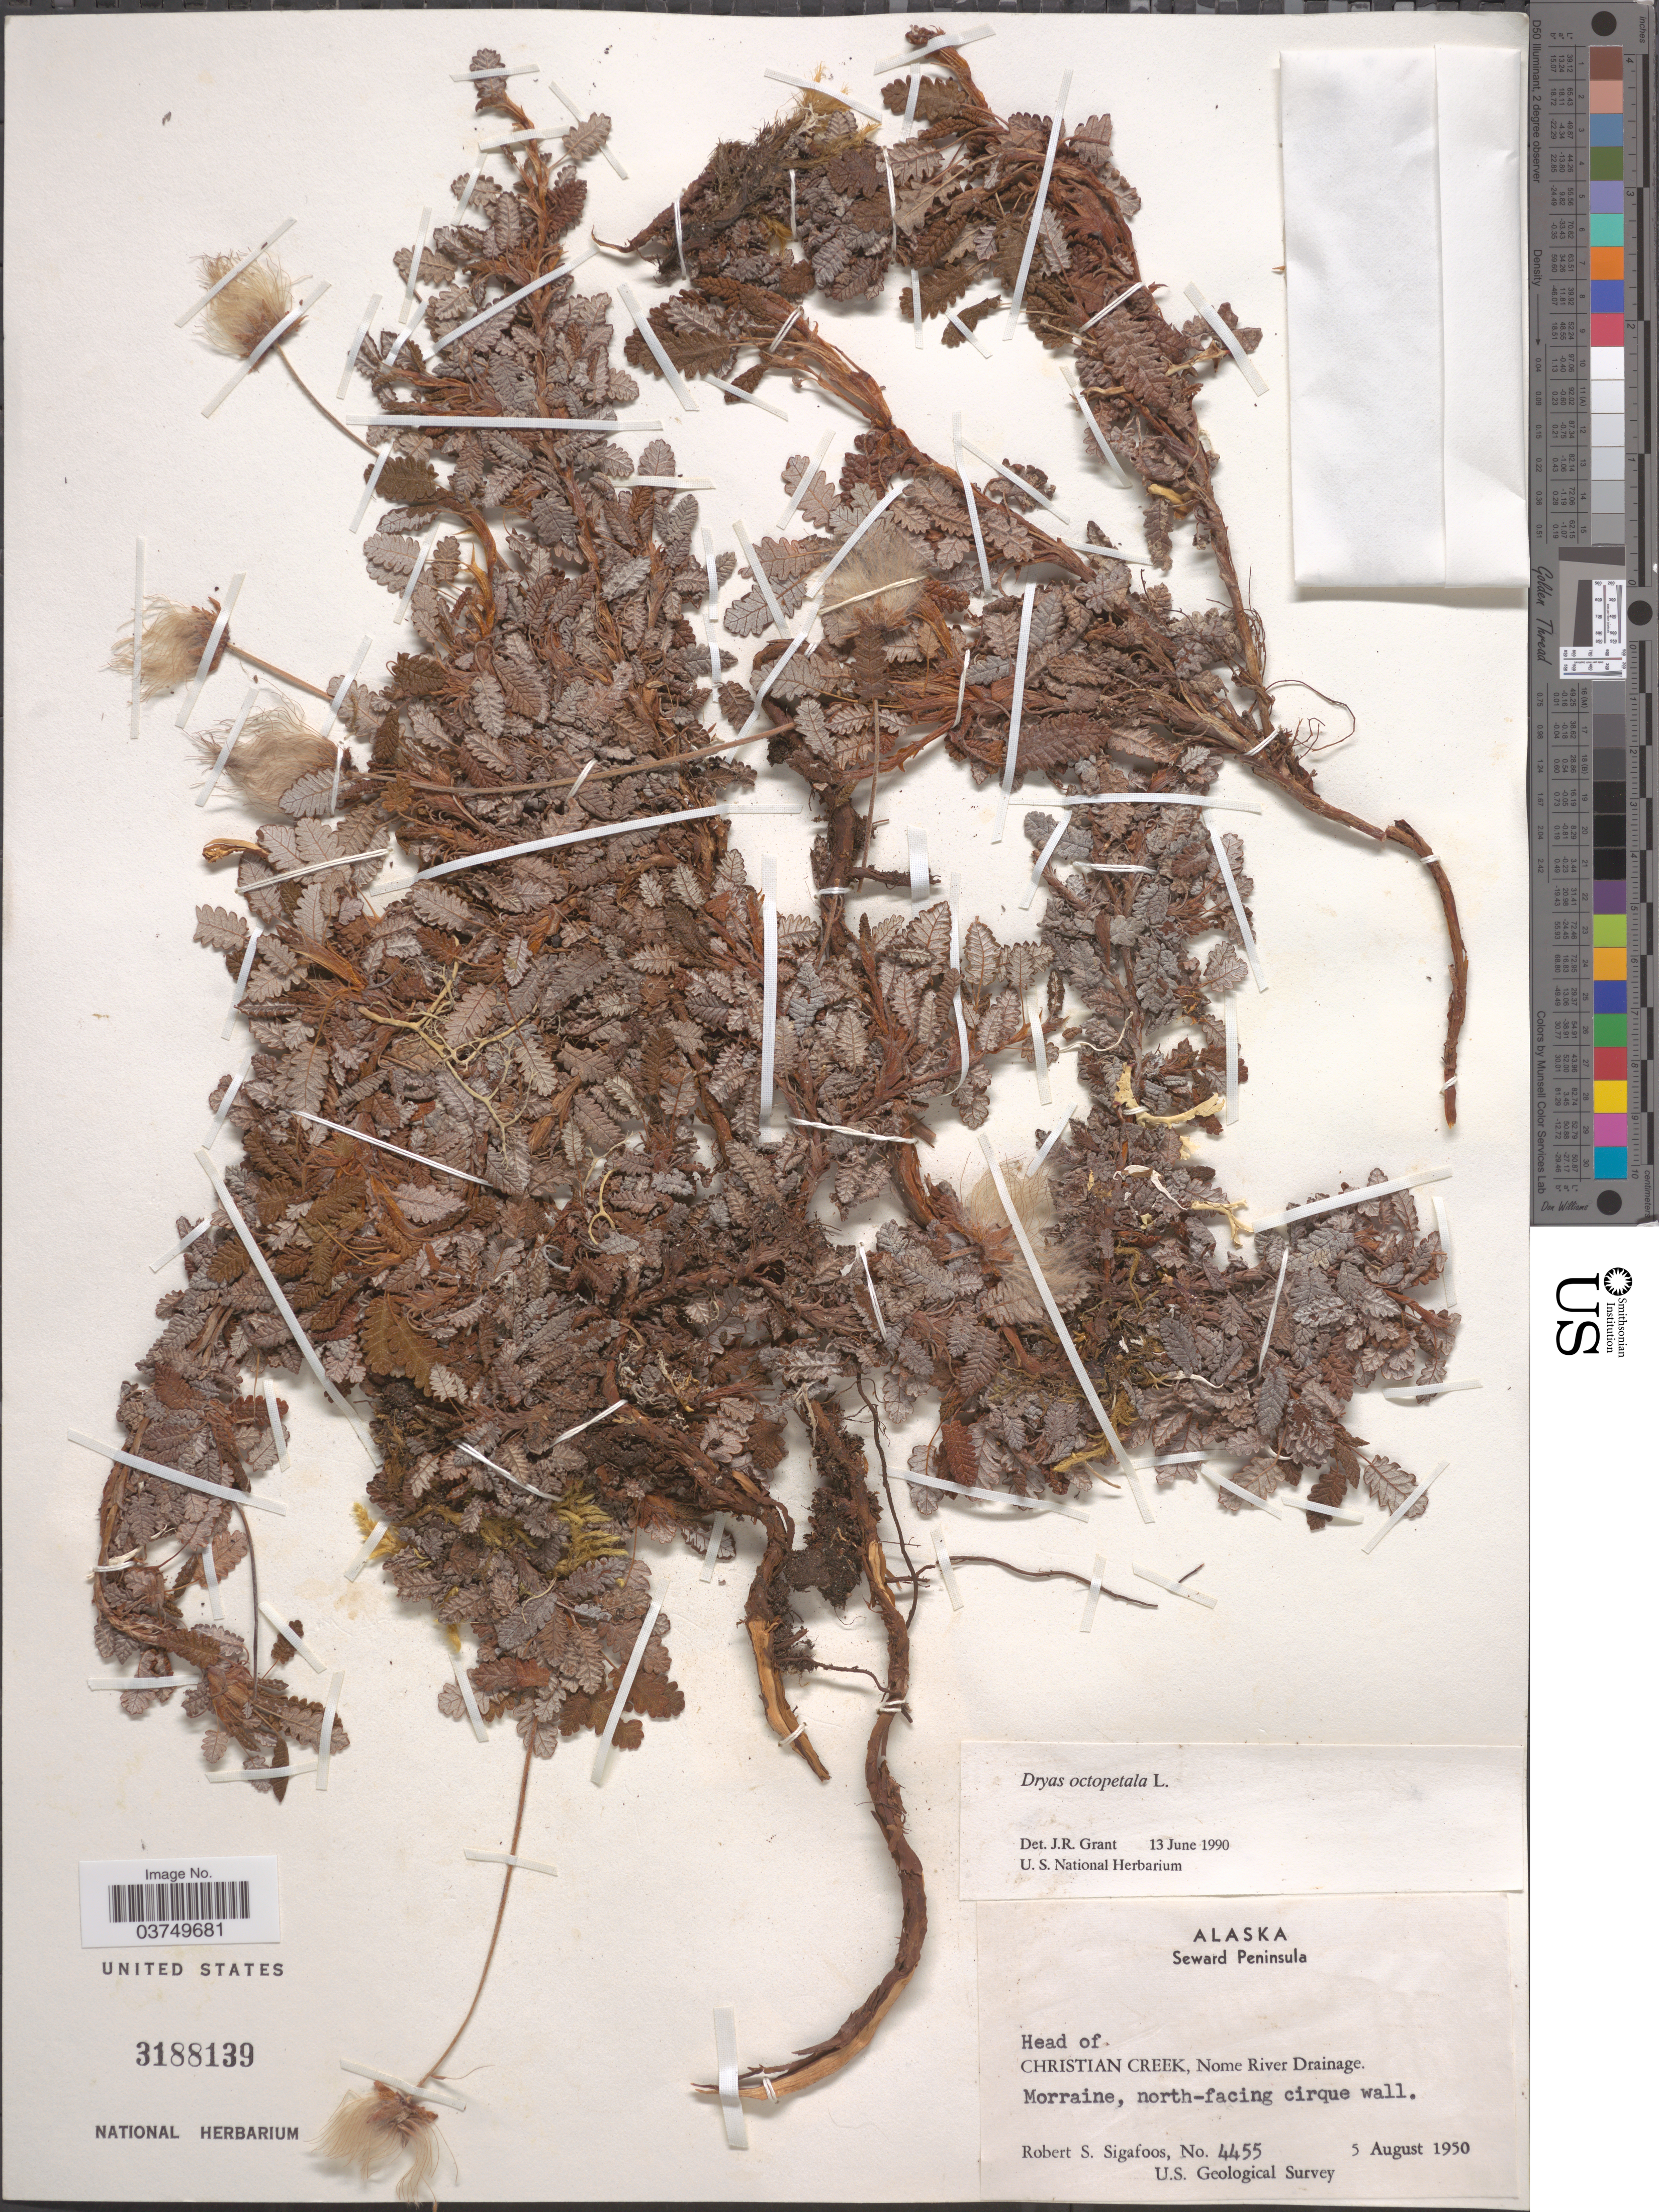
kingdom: Plantae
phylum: Tracheophyta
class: Magnoliopsida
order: Rosales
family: Rosaceae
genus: Dryas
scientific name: Dryas octopetala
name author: L.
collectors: R. Sigafoos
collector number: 4455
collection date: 1950-08-05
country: United States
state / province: Alaska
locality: Seward Peninsula. Head of Christian Creek, Nome River Drainage. Morraine, north-facing cirque wall.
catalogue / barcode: US 3188139